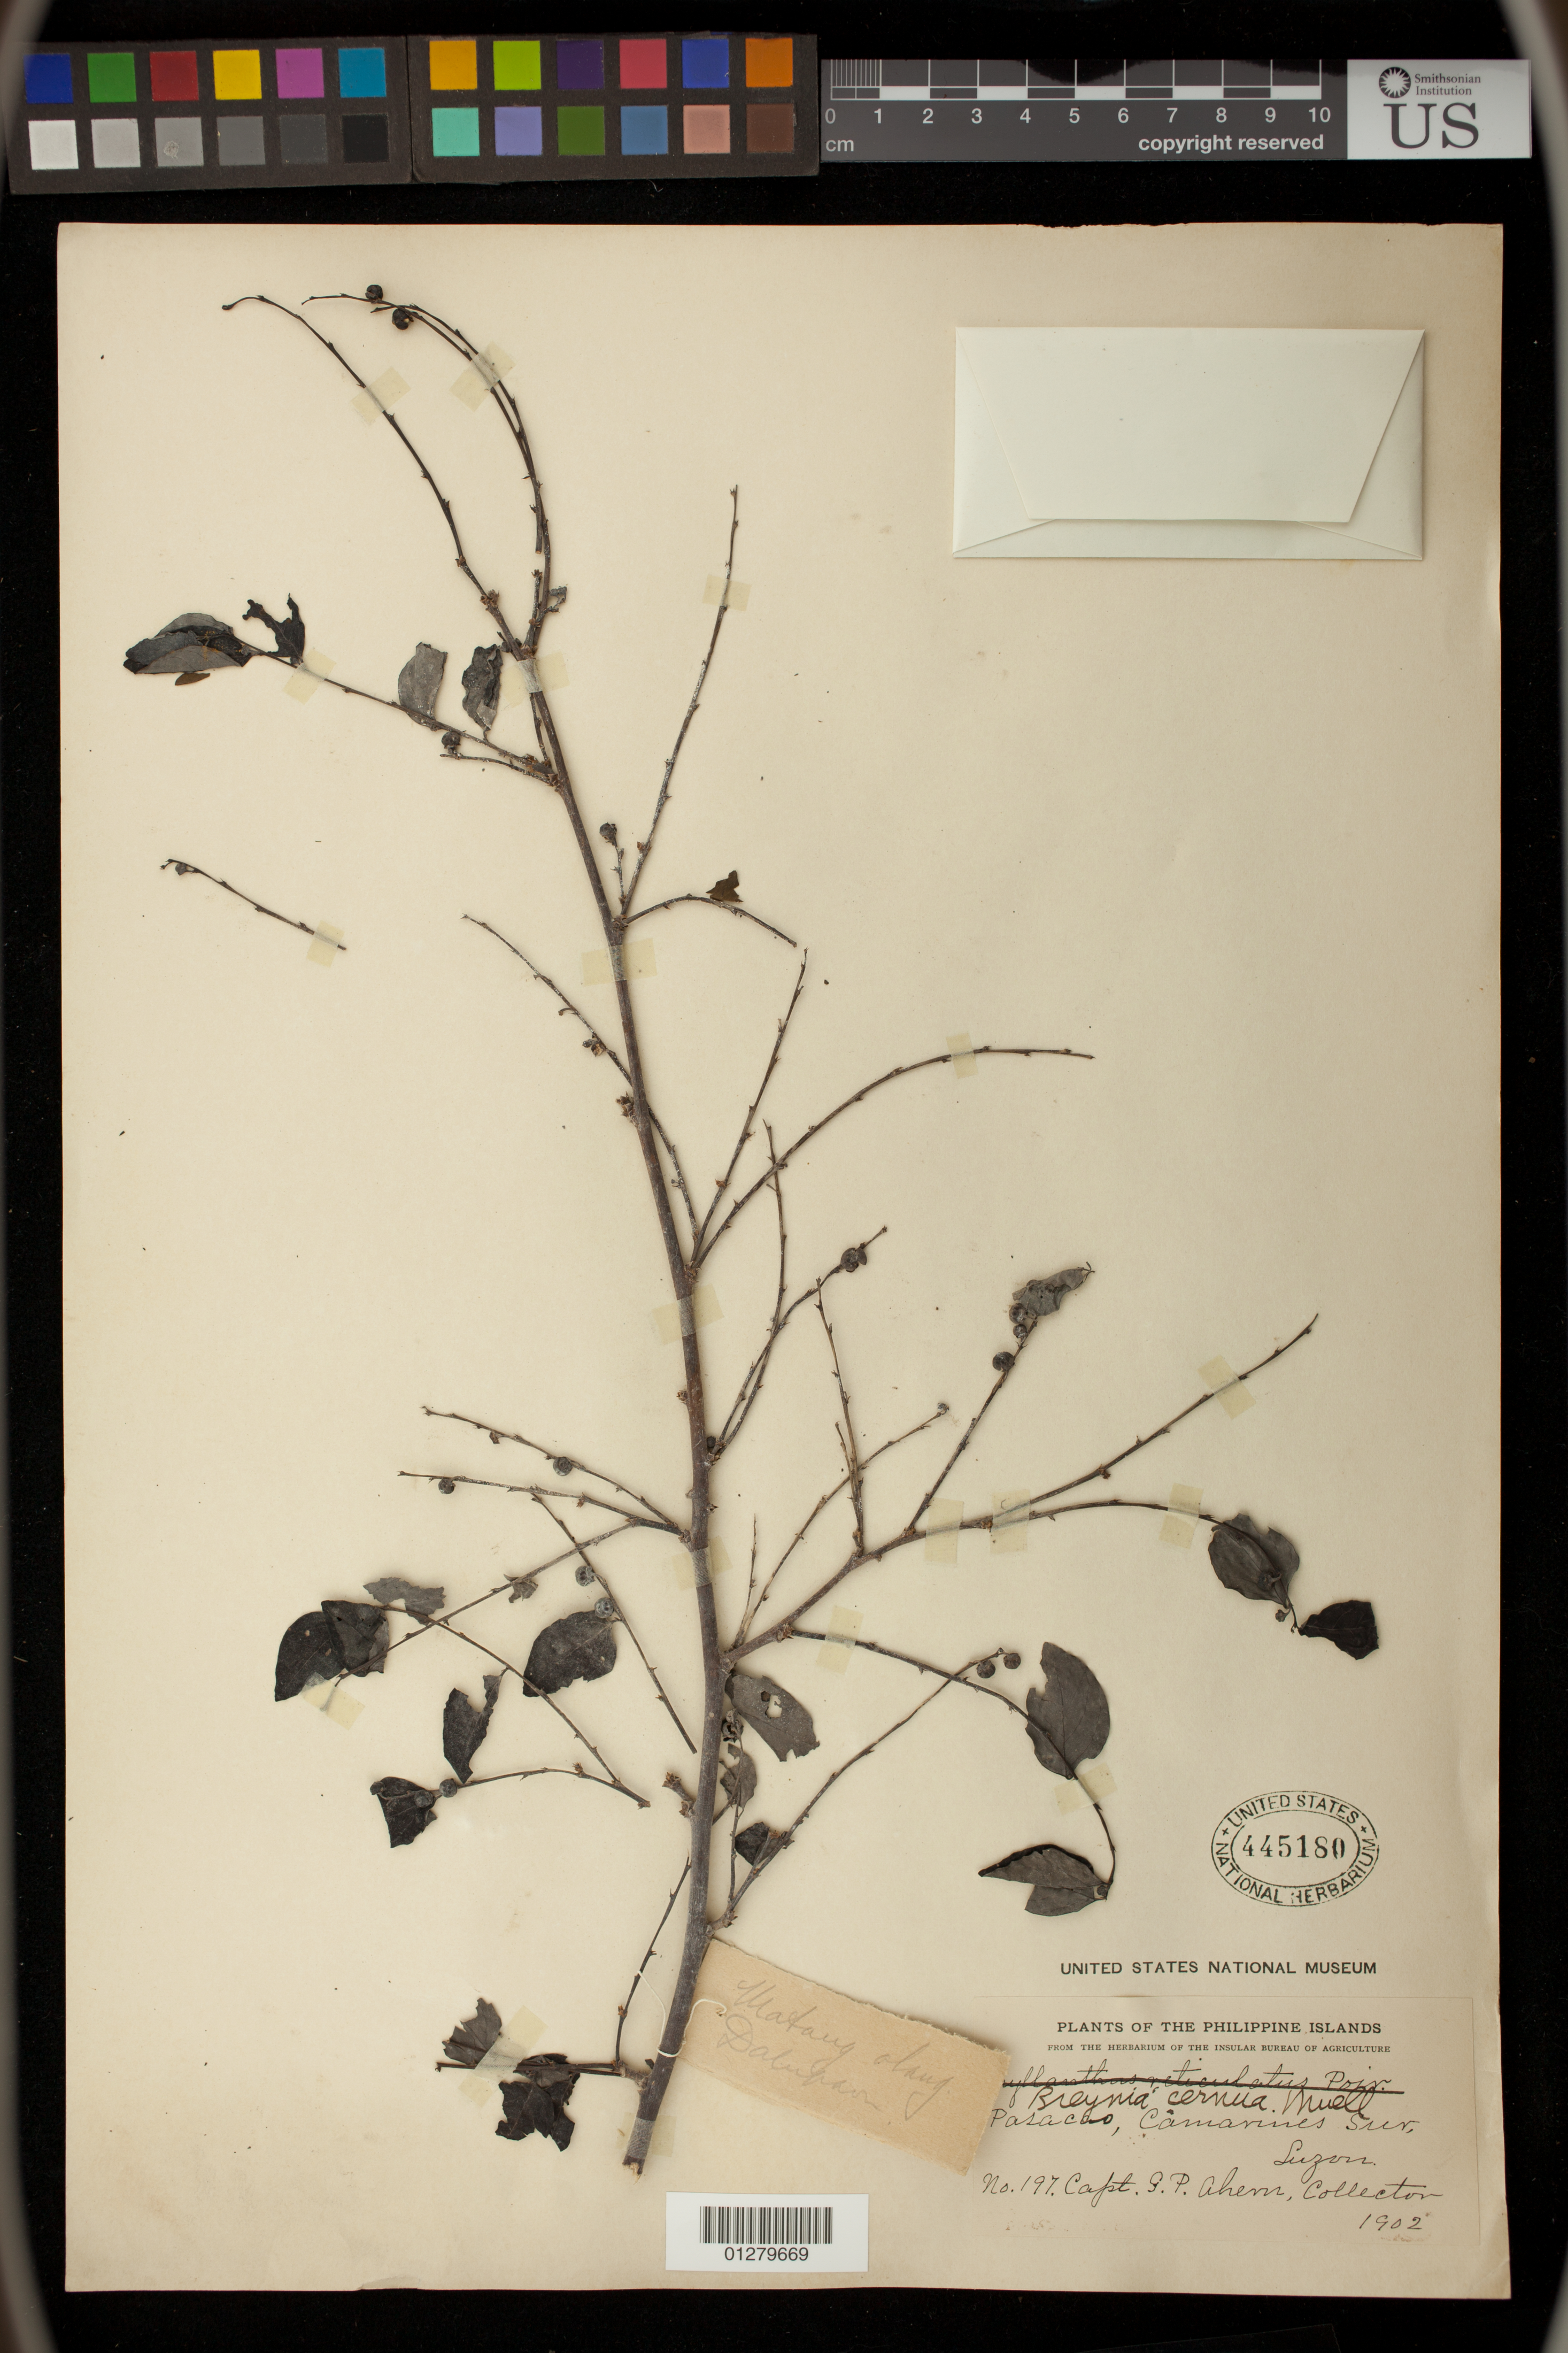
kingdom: Plantae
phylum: Tracheophyta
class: Magnoliopsida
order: Malpighiales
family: Phyllanthaceae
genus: Breynia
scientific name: Breynia cernua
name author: (Poir.) Müll. Arg.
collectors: G. Ahern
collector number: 197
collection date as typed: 1902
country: Philippines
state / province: Bicol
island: Luzon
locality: Pasacao, Camarines Sur, Luzon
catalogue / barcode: US 445180